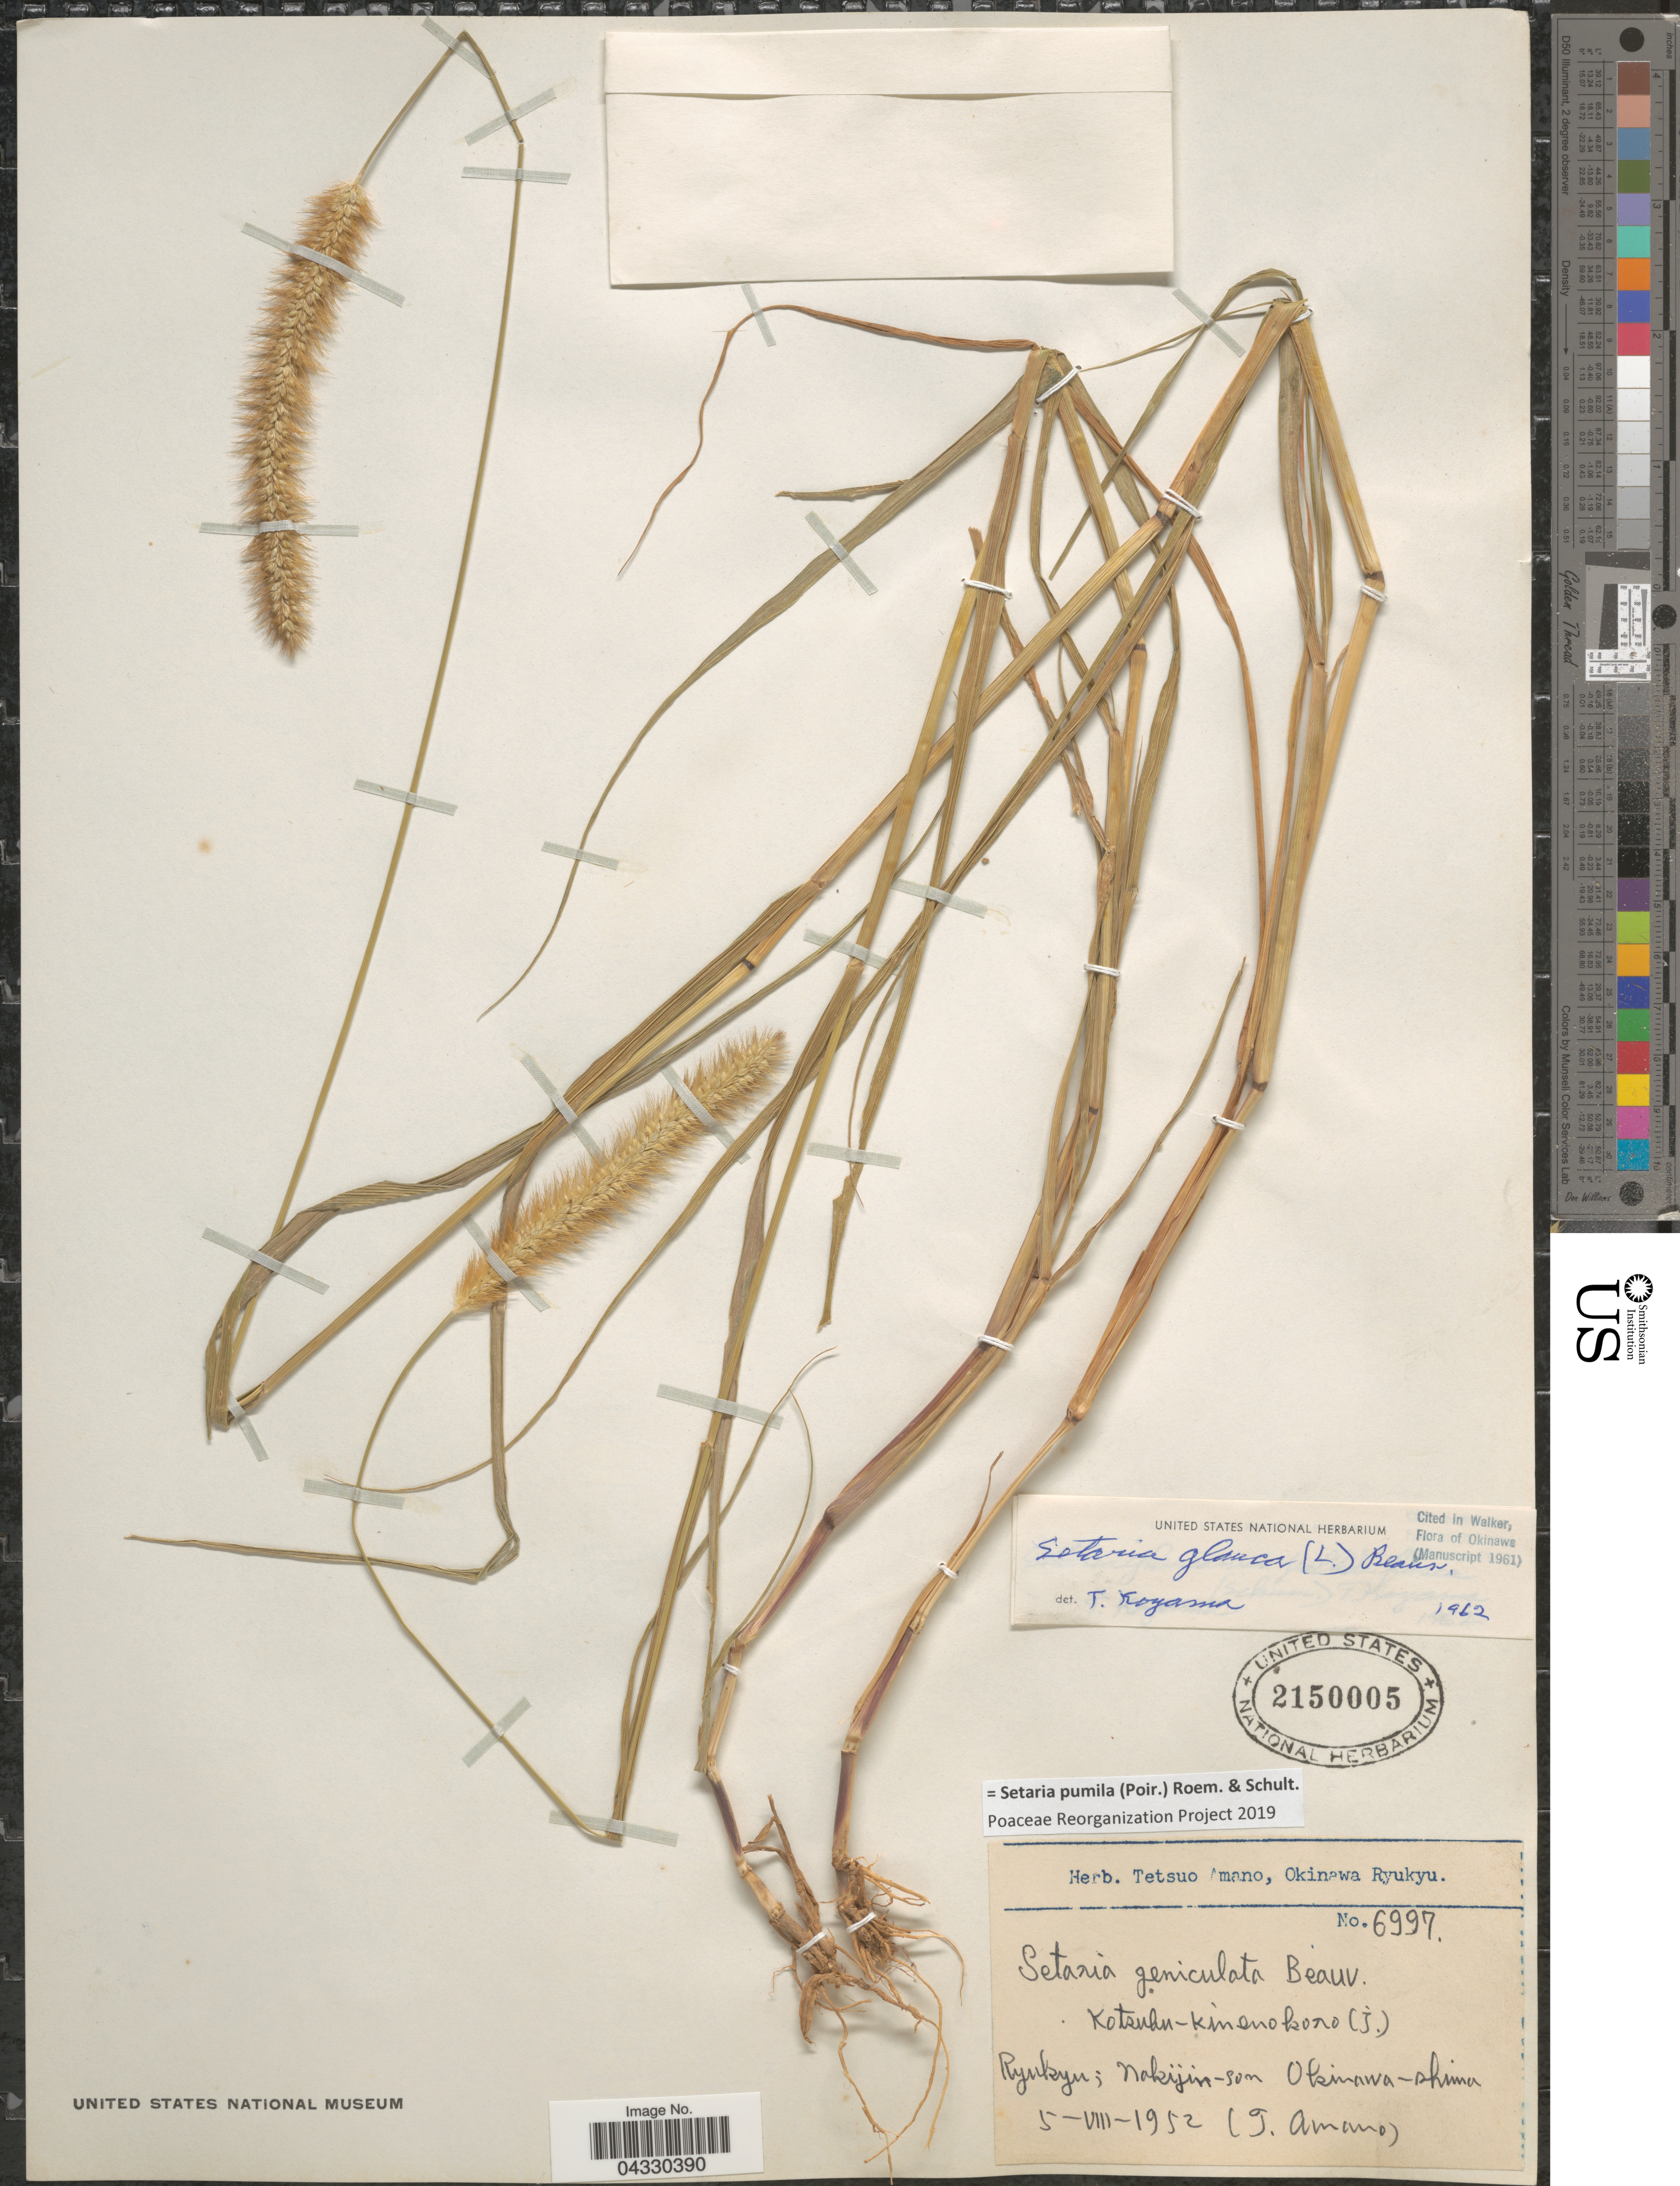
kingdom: Plantae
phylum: Tracheophyta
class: Liliopsida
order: Poales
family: Poaceae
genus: Setaria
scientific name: Setaria pumila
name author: (Poir.) Roem. & Schult.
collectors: T. Amano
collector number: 6997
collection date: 1952-08-05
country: Japan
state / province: Okinawa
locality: Okinawa Rhukyu. Ryukyu; Nakijin-son. Okinawa-shima.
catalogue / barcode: US 2150005